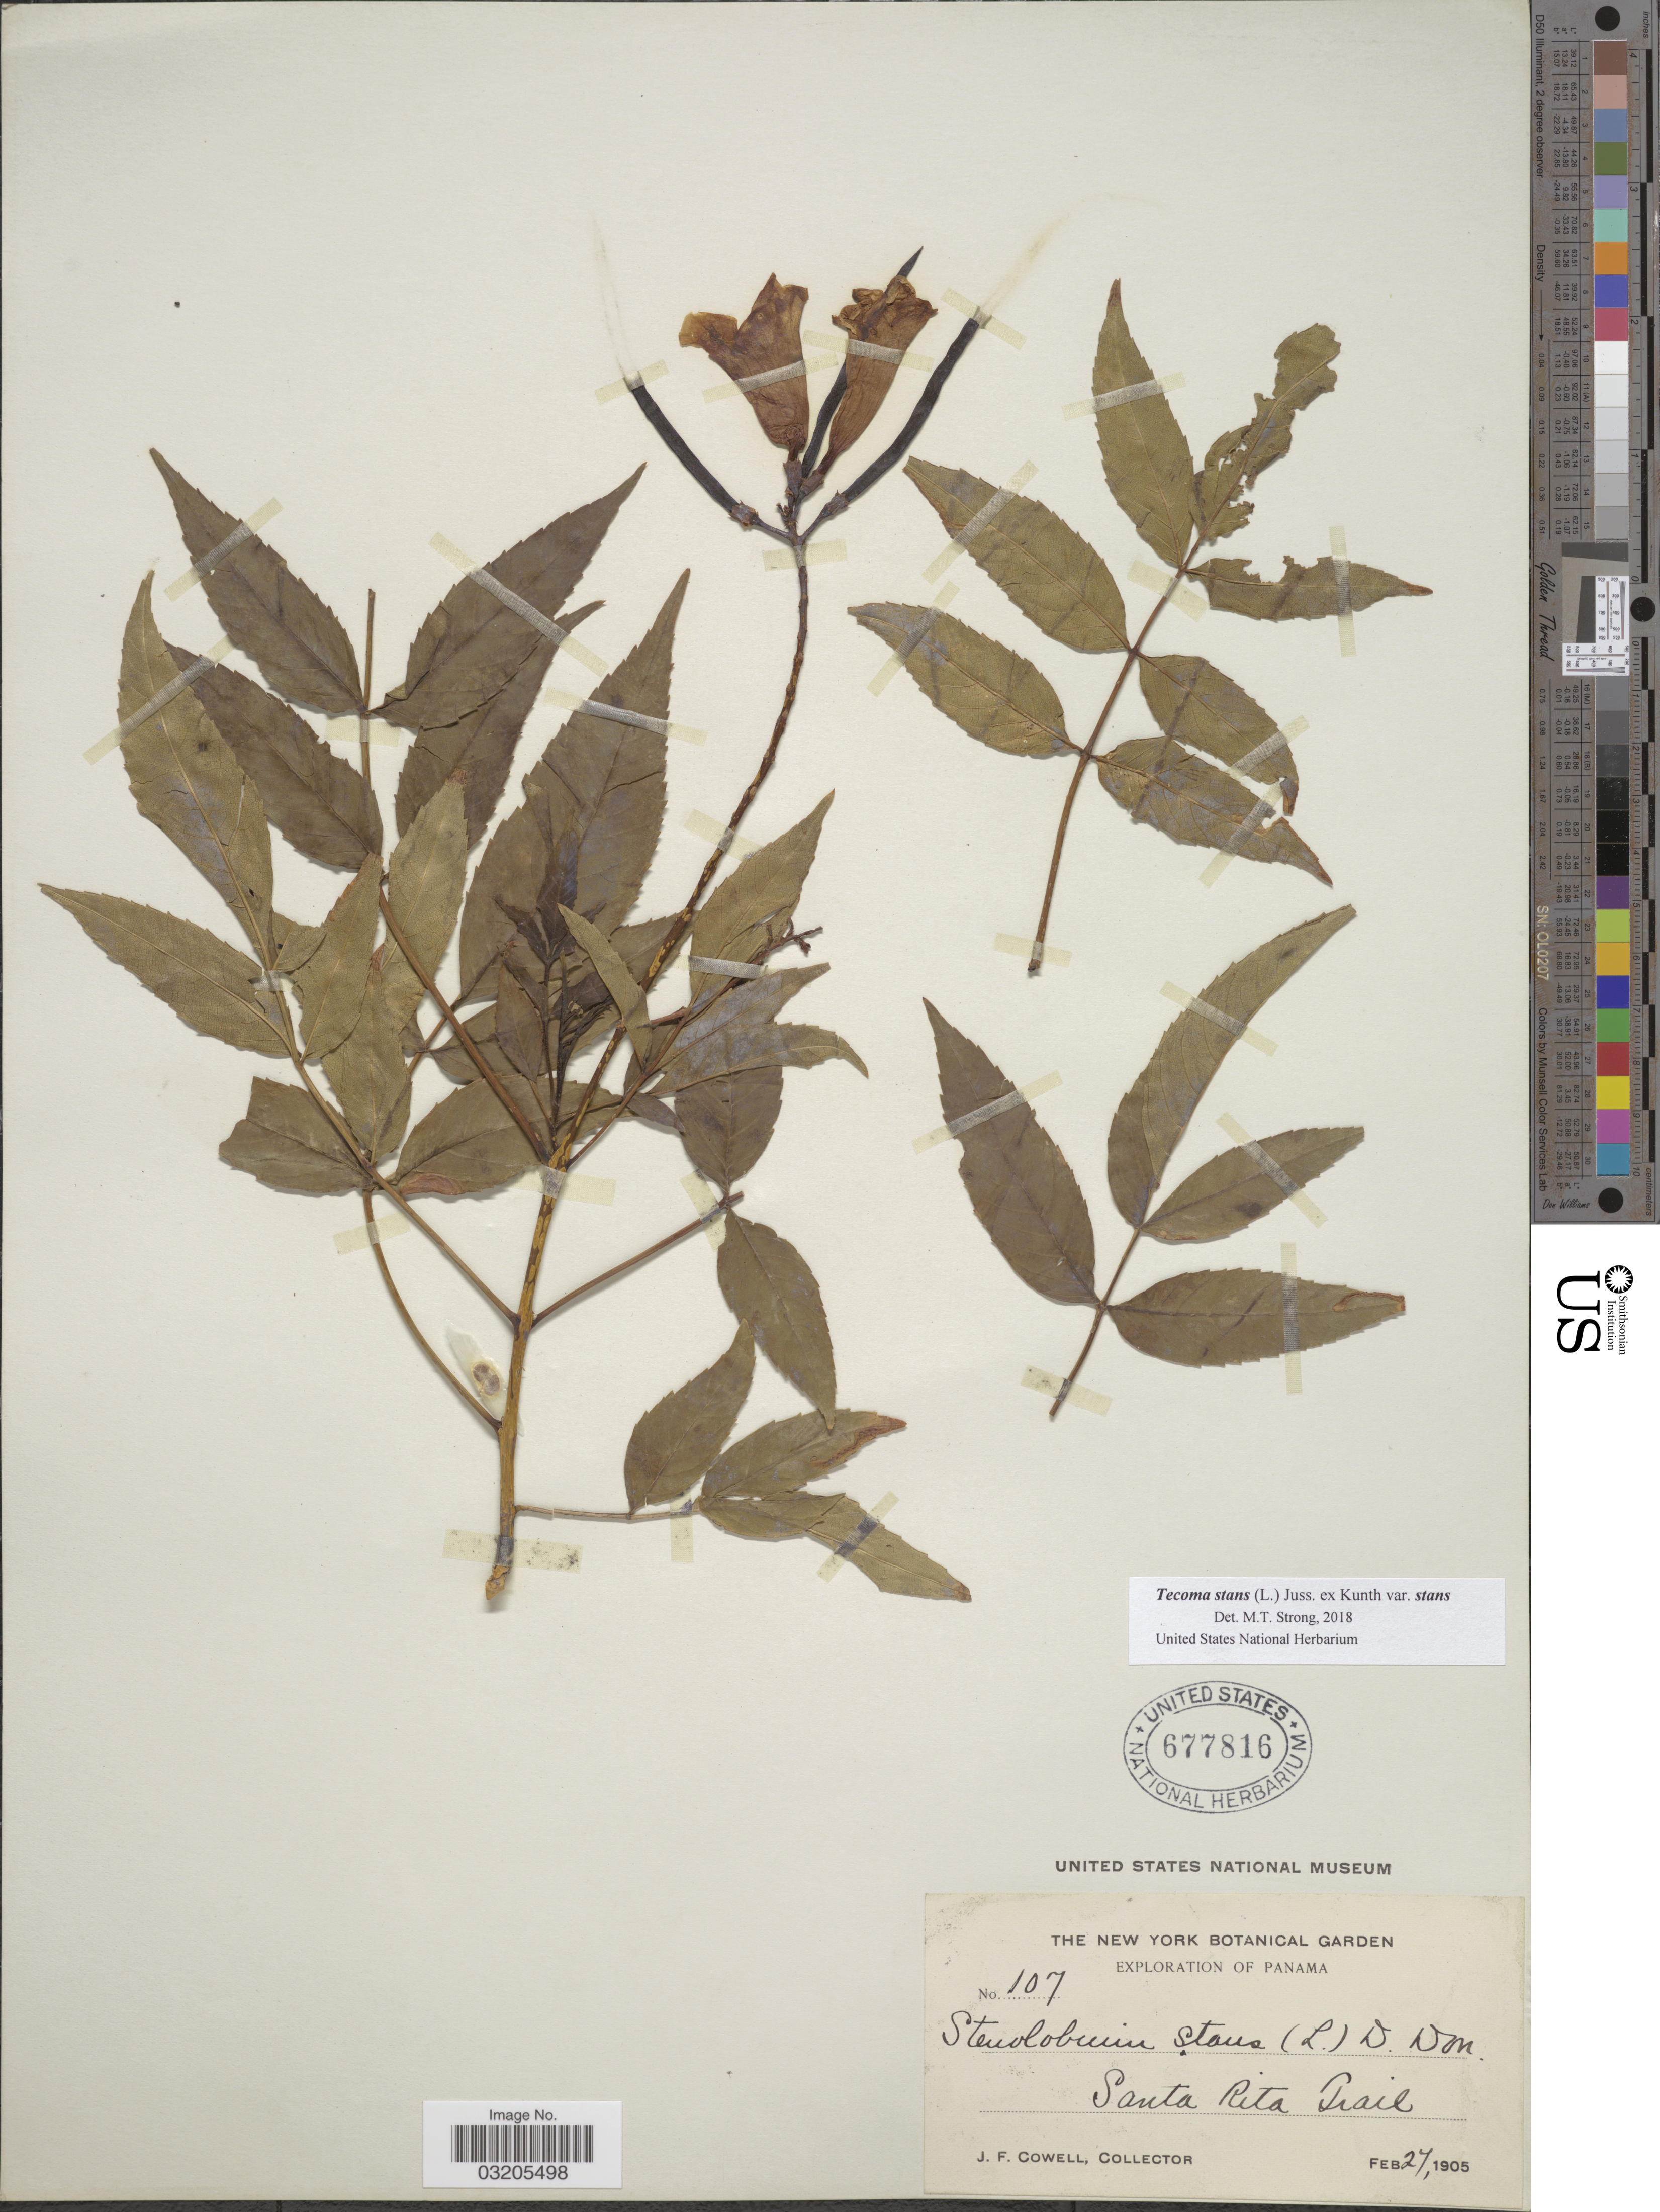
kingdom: Plantae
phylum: Tracheophyta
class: Magnoliopsida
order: Lamiales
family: Bignoniaceae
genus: Tecoma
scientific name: Tecoma stans var. stans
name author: (L.) Juss. ex Kunth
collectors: J. F. Cowell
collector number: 107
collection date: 1905-02-27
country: Panama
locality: Santa Rita Trail.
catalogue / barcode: US 677816